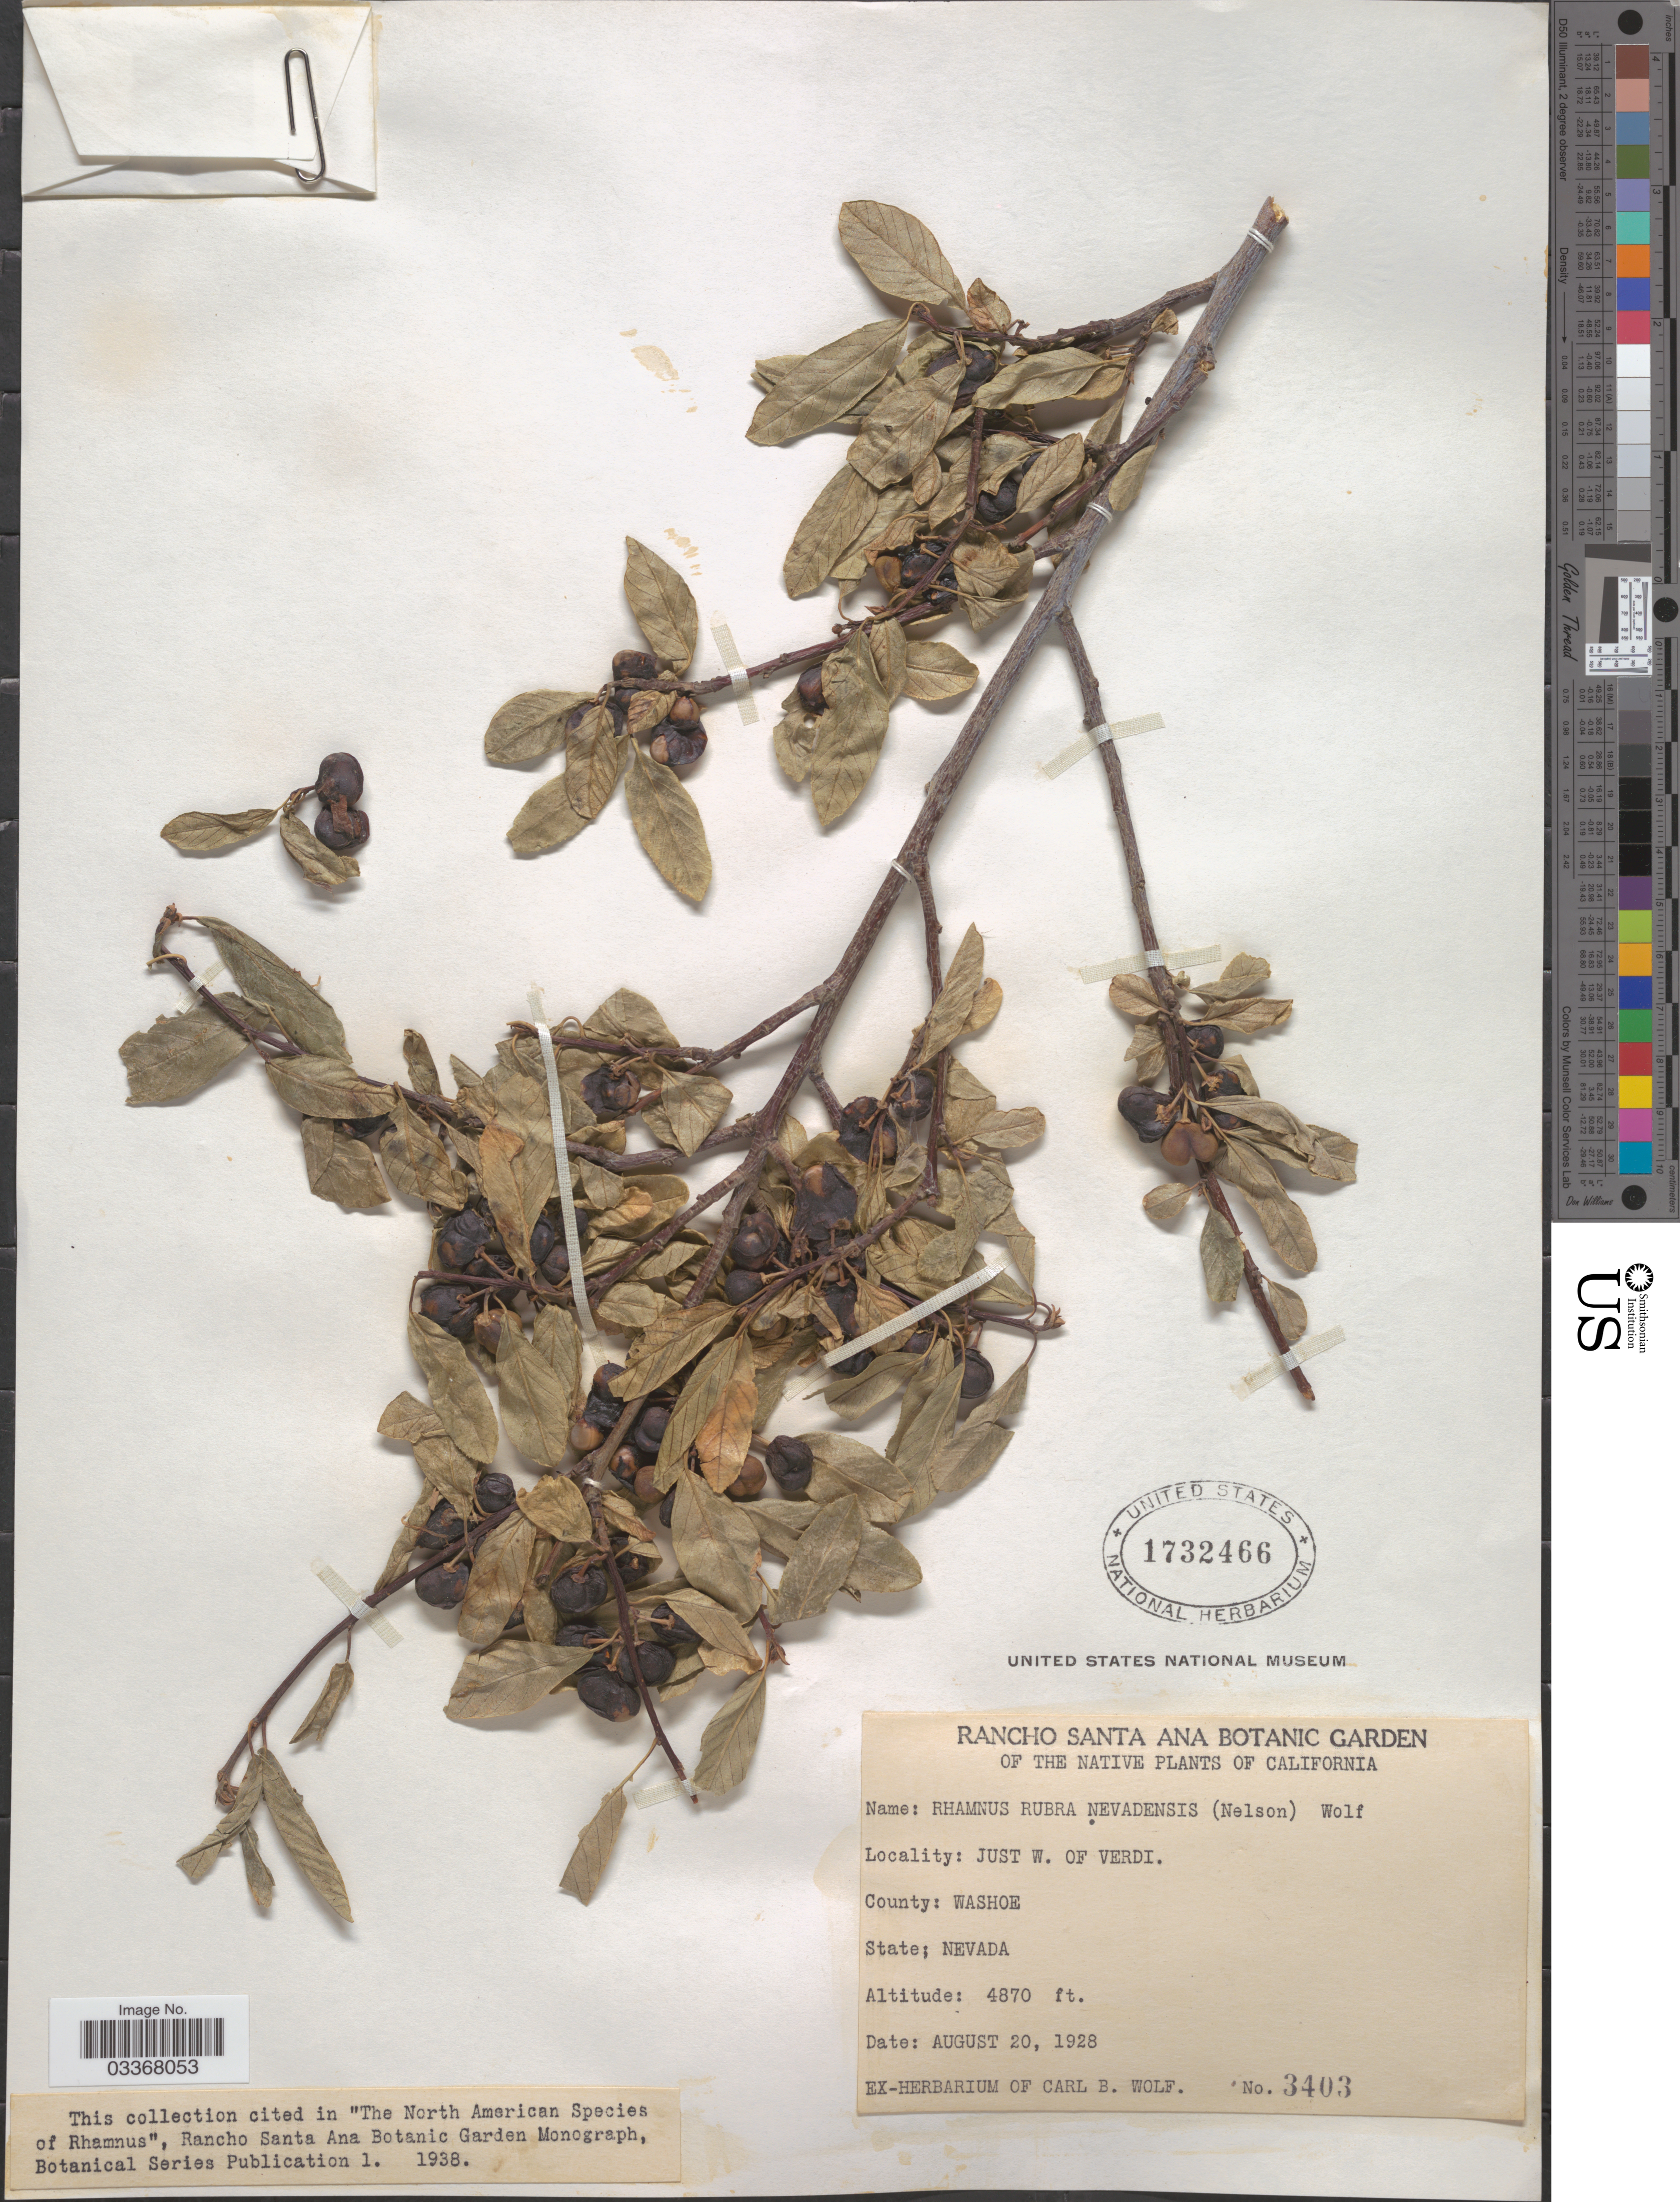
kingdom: Plantae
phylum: Tracheophyta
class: Magnoliopsida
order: Rosales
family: Rhamnaceae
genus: Frangula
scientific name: Frangula rubra subsp. nevadensis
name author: (A. Nelson) Kartesz & Gandhi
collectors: ex herb. Carl B. Wolf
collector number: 3403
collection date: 1928-08-20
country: United States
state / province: Nevada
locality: Just W. of Verdi, County: Washoe.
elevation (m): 1484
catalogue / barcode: US 1732466